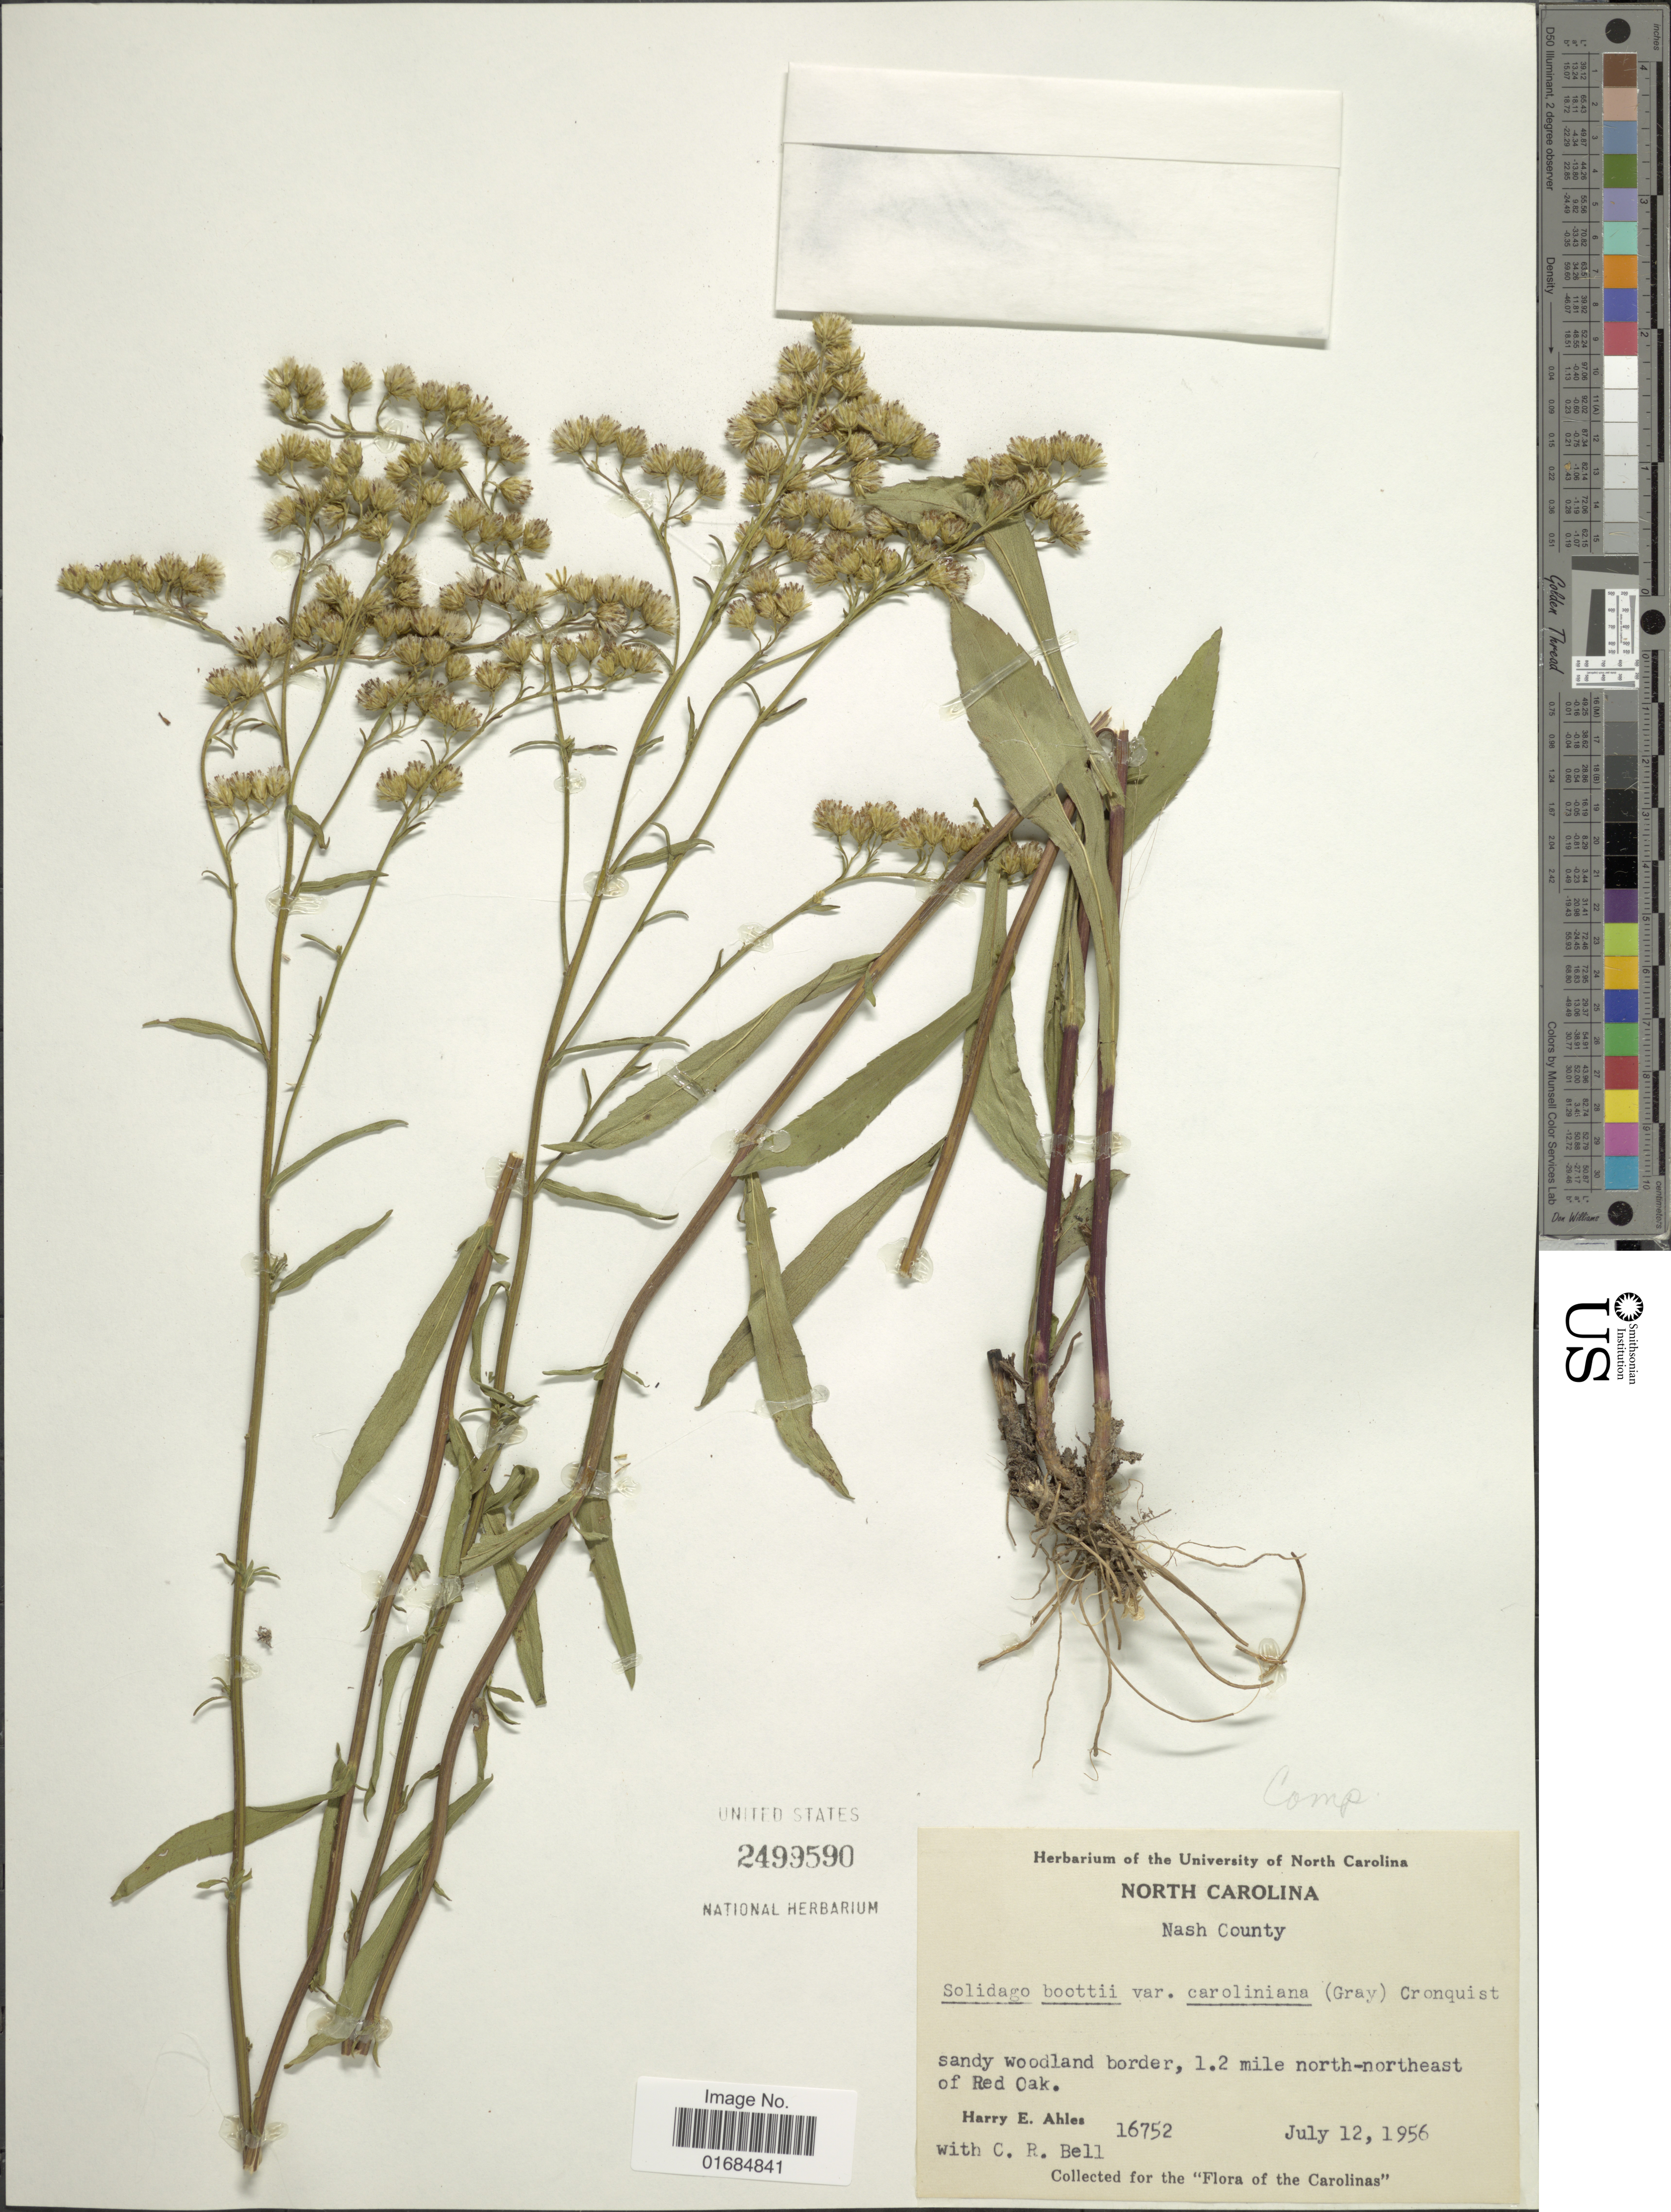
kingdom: Plantae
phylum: Tracheophyta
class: Magnoliopsida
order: Asterales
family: Asteraceae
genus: Solidago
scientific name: Solidago boottii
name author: Hook.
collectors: H. E. Ahles & C. R. Bell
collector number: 16752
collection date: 1956-07-12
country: United States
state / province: North Carolina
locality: Nash County, 1.2 mile north-northeast of Red Oak.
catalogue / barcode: US 2499590